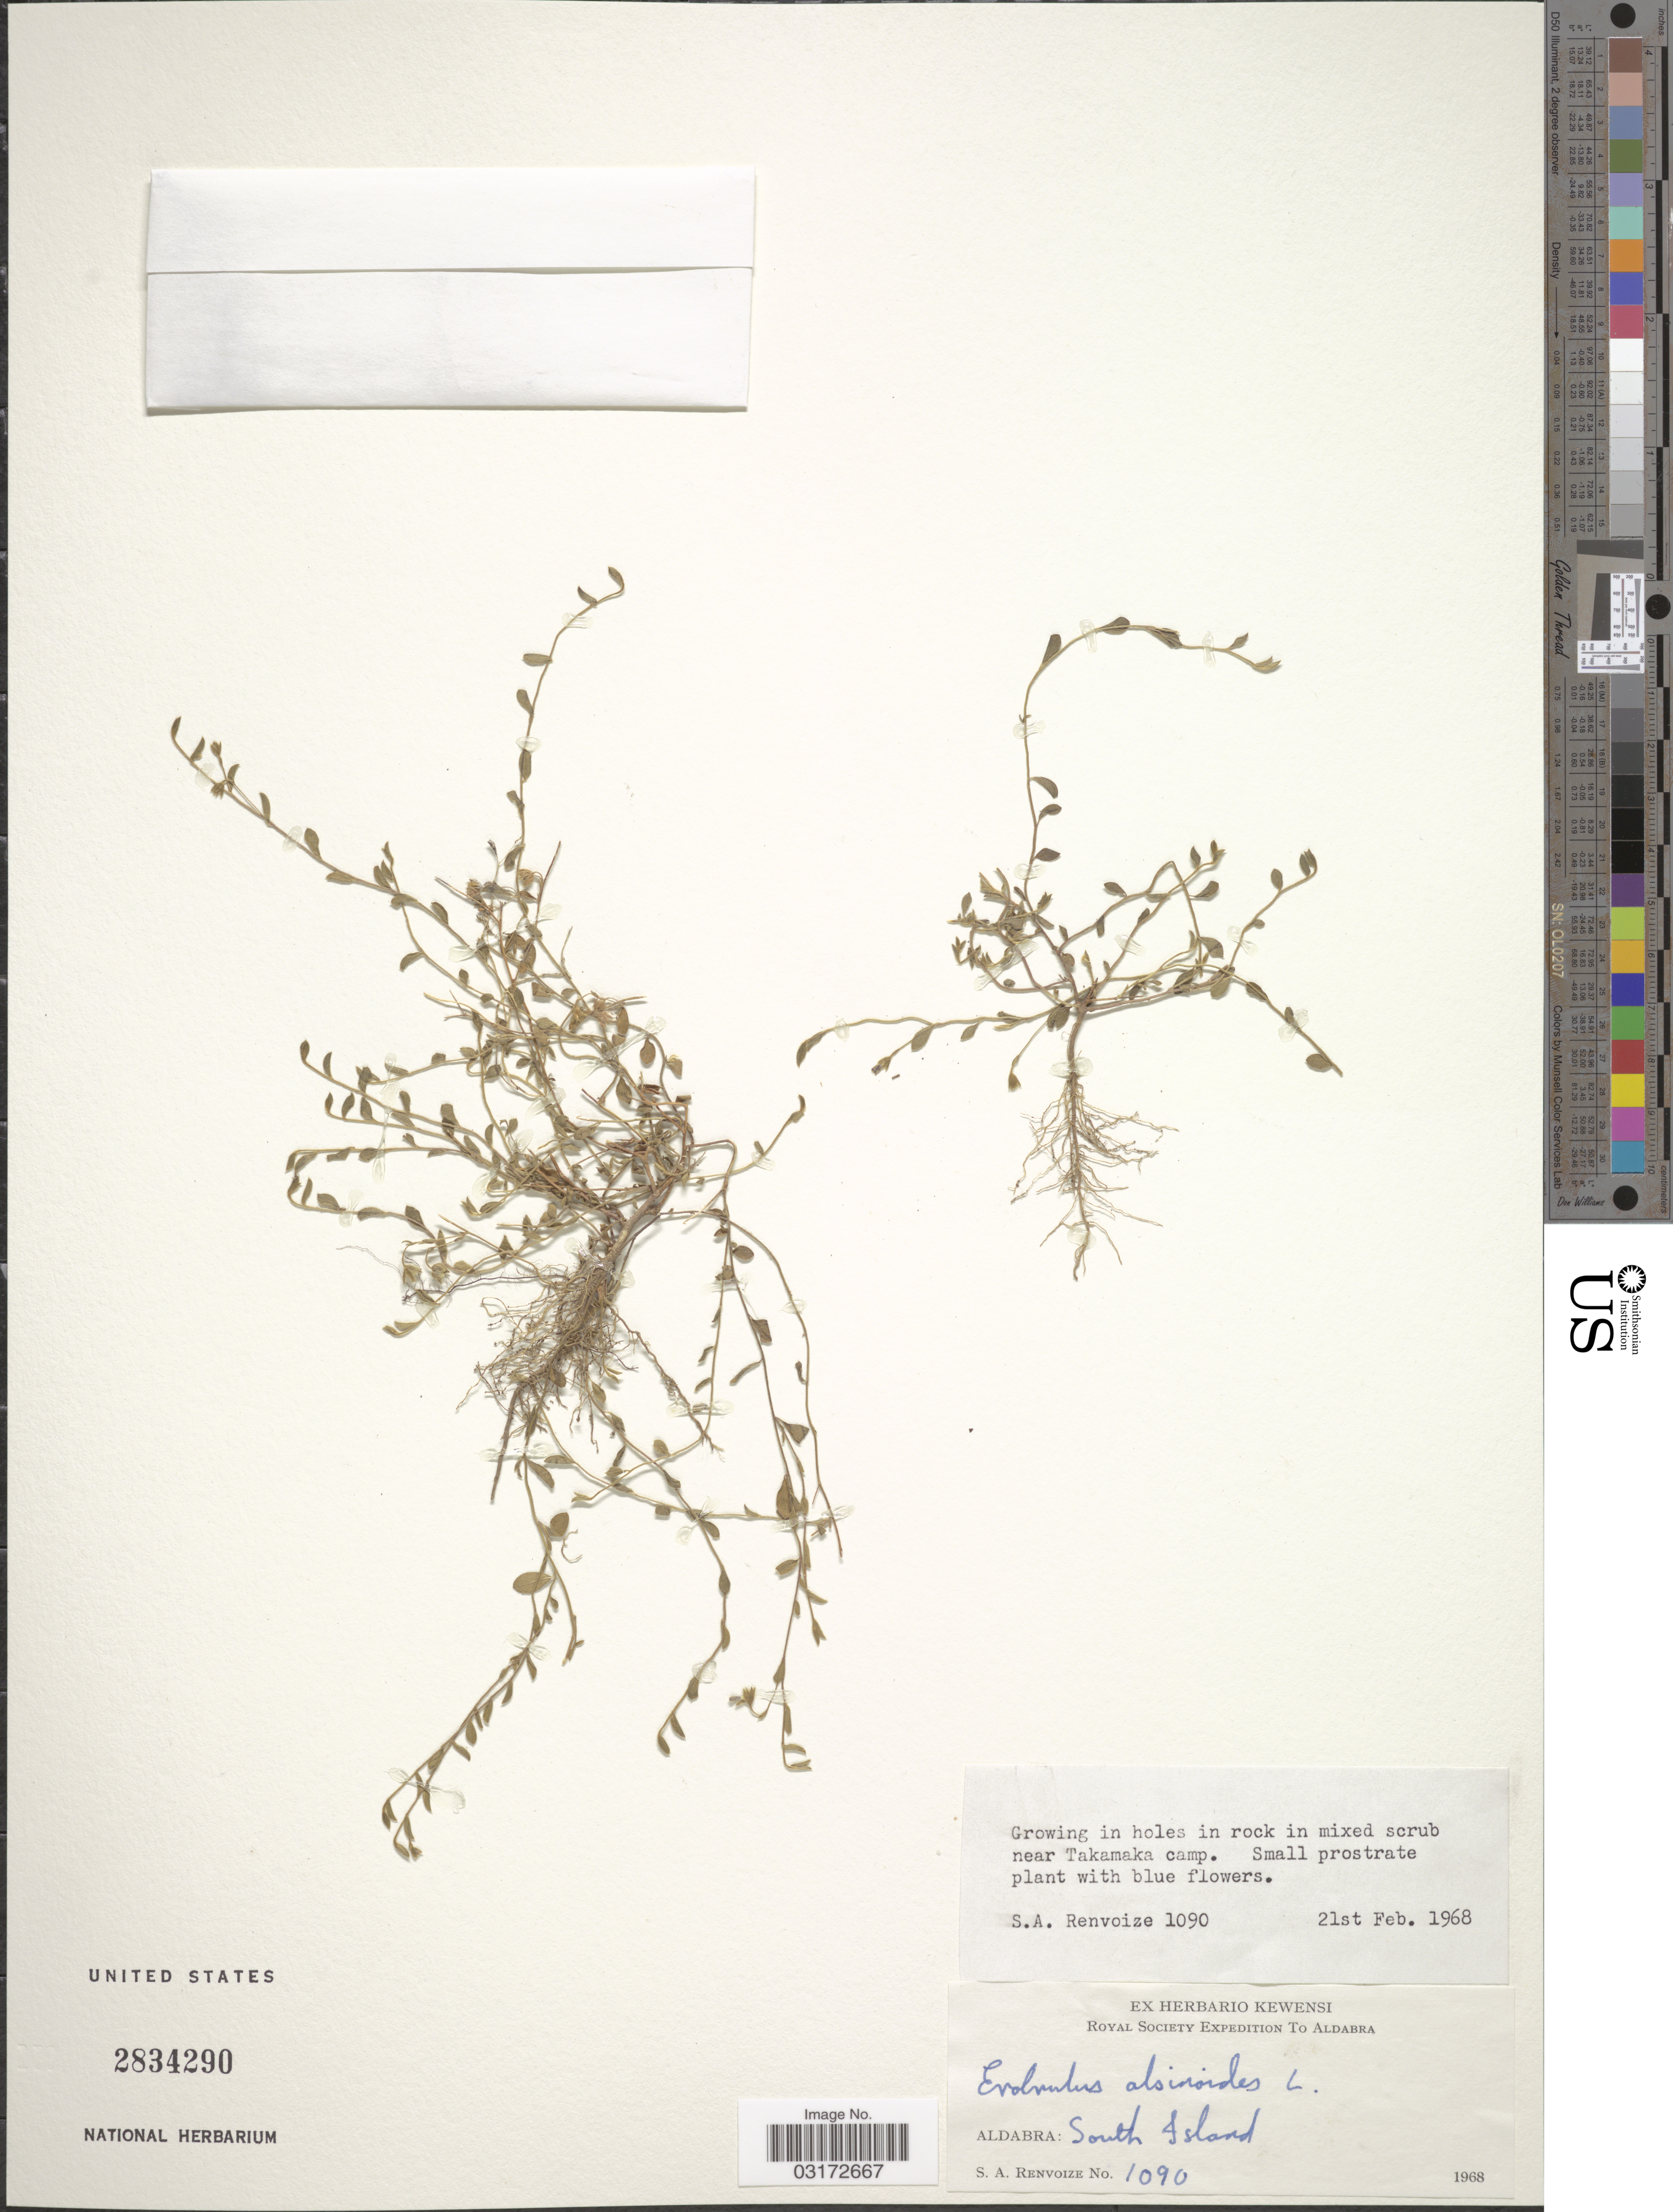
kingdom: Plantae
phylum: Tracheophyta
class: Magnoliopsida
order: Solanales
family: Convolvulaceae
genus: Evolvulus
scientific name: Evolvulus alsinoides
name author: (L.) L.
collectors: S. A. Renvoize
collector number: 1090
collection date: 1968-02-21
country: Seychelles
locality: Growing in holes in rock in mixed scrub near Takamaka camp. Aldabra. Aldabra: South Island.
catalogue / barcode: US 2834290